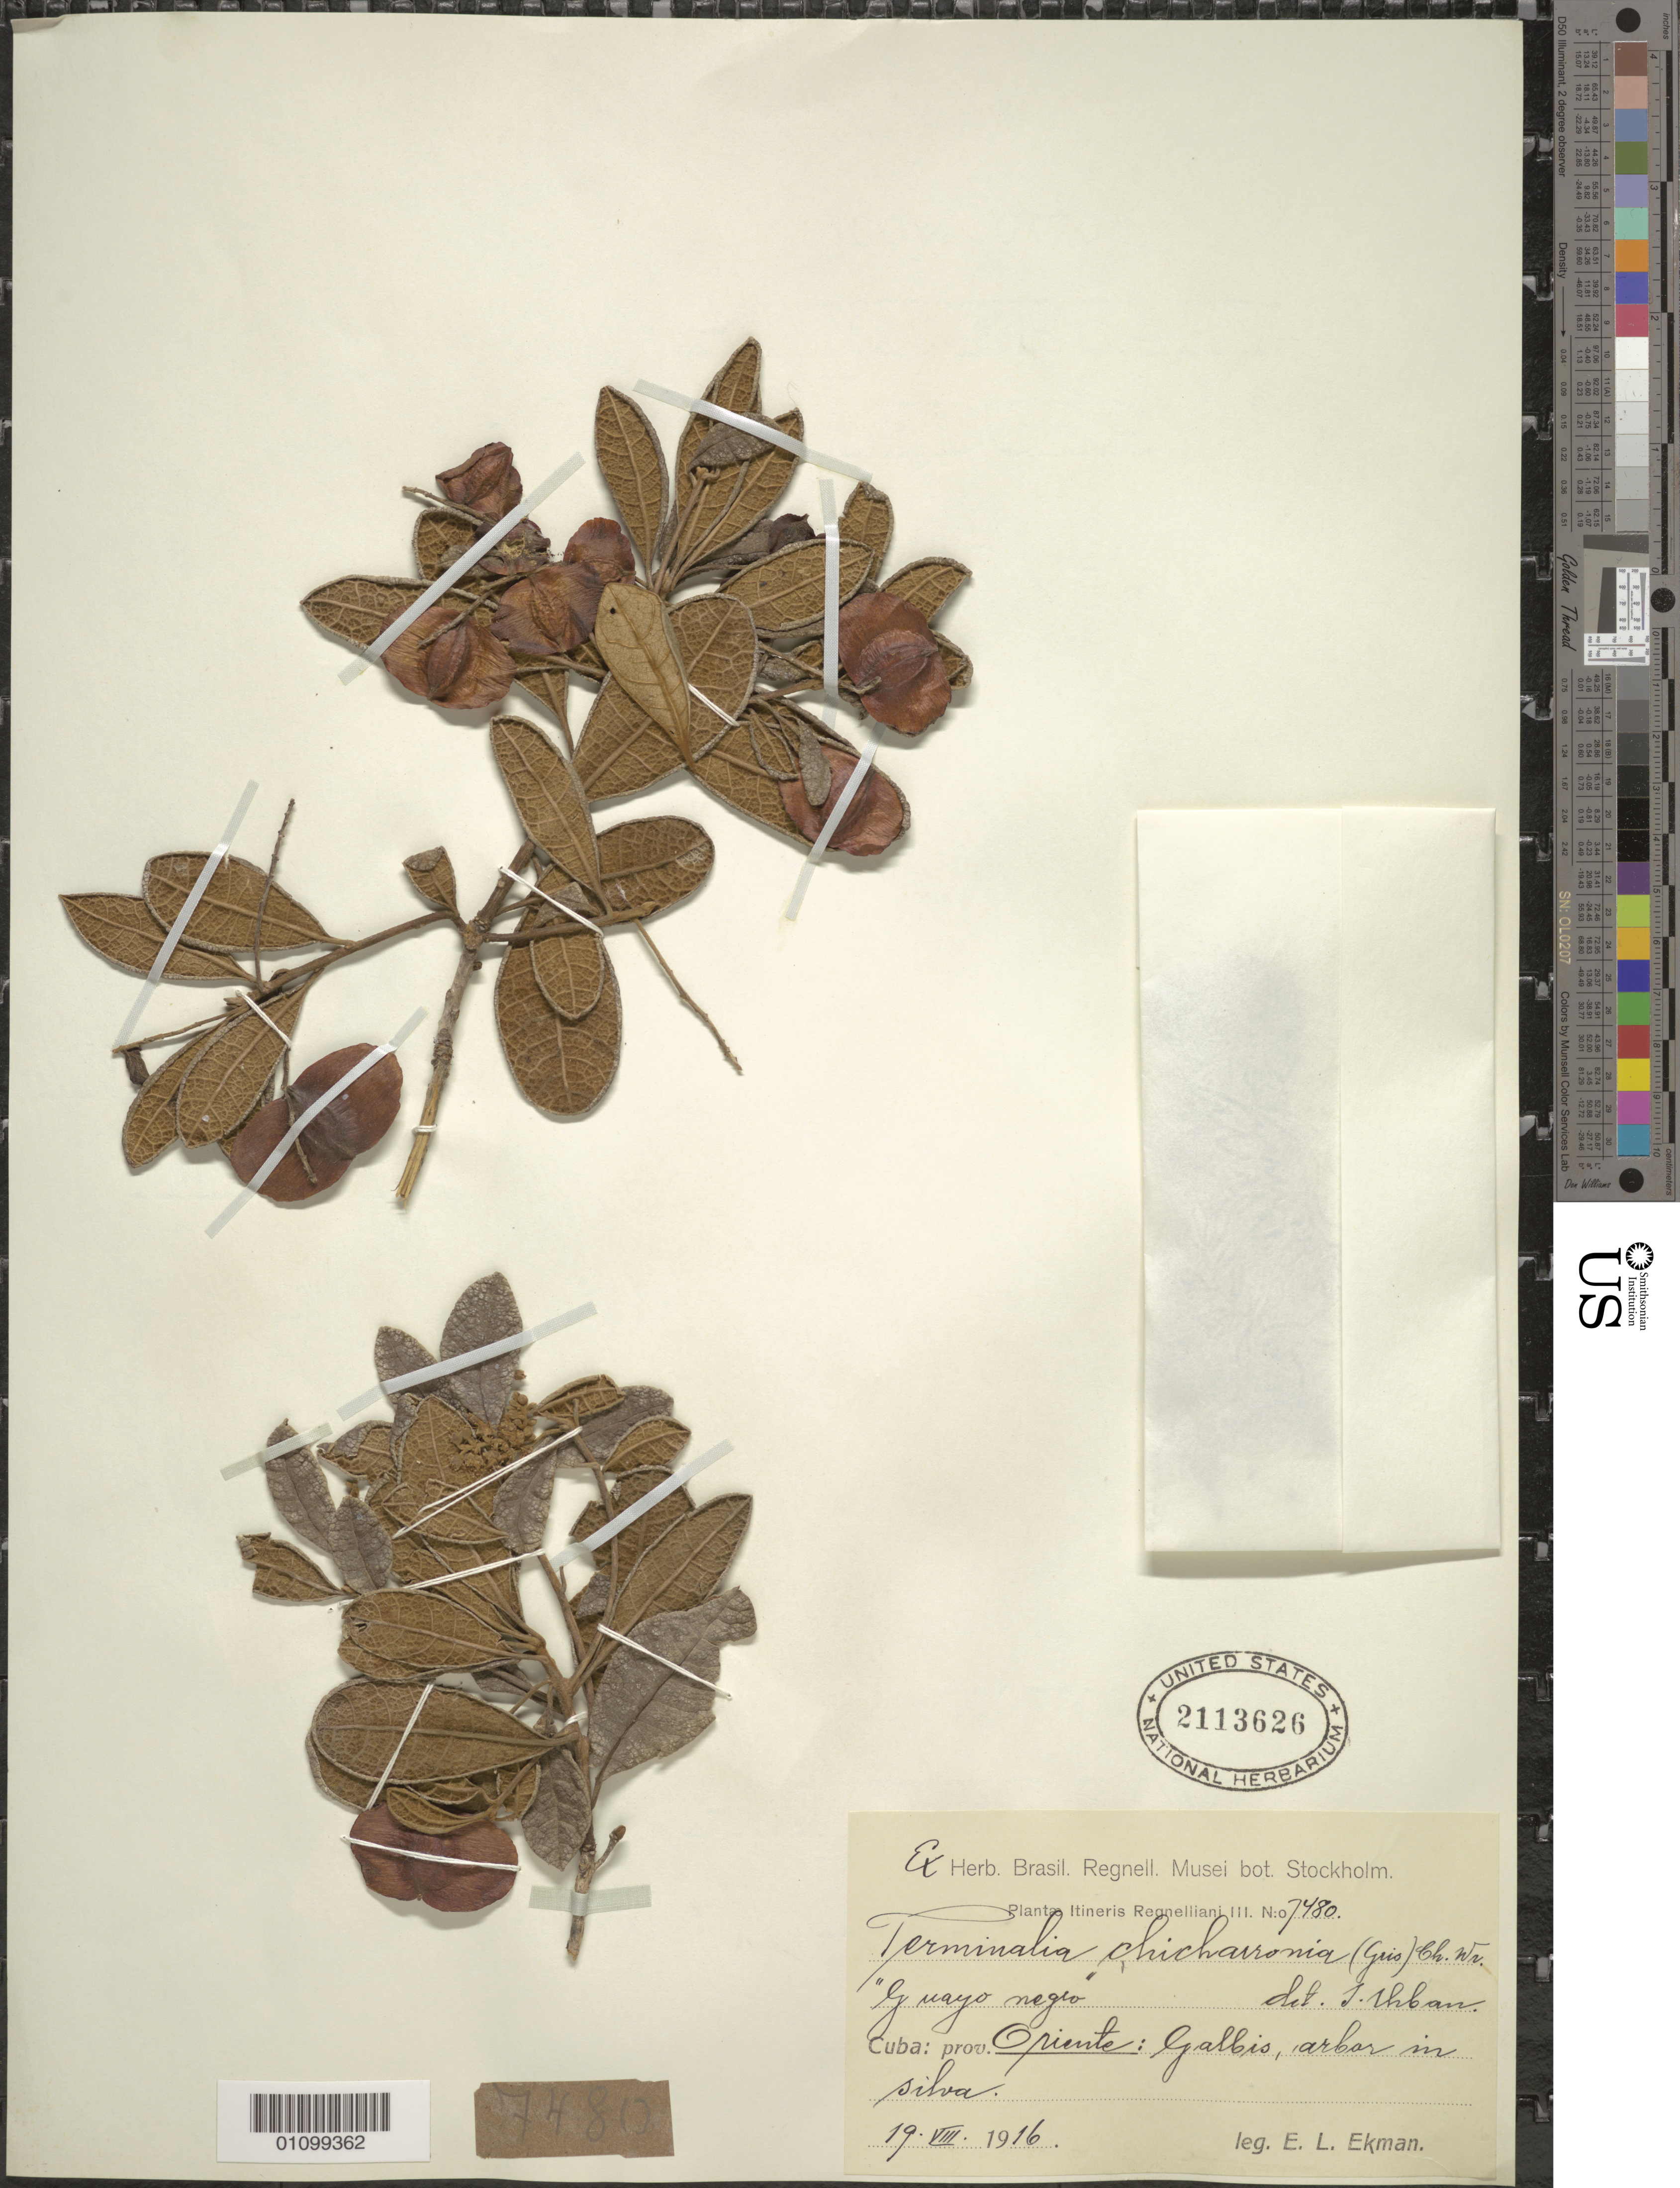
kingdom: Plantae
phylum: Tracheophyta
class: Magnoliopsida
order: Myrtales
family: Combretaceae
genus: Terminalia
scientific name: Terminalia chicharronia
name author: Wright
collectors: E. L. Ekman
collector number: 7480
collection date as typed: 19 Aug 1916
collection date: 1916-08-19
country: Cuba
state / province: Oriente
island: Cuba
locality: Galbis, arbor in silva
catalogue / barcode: US 2113626